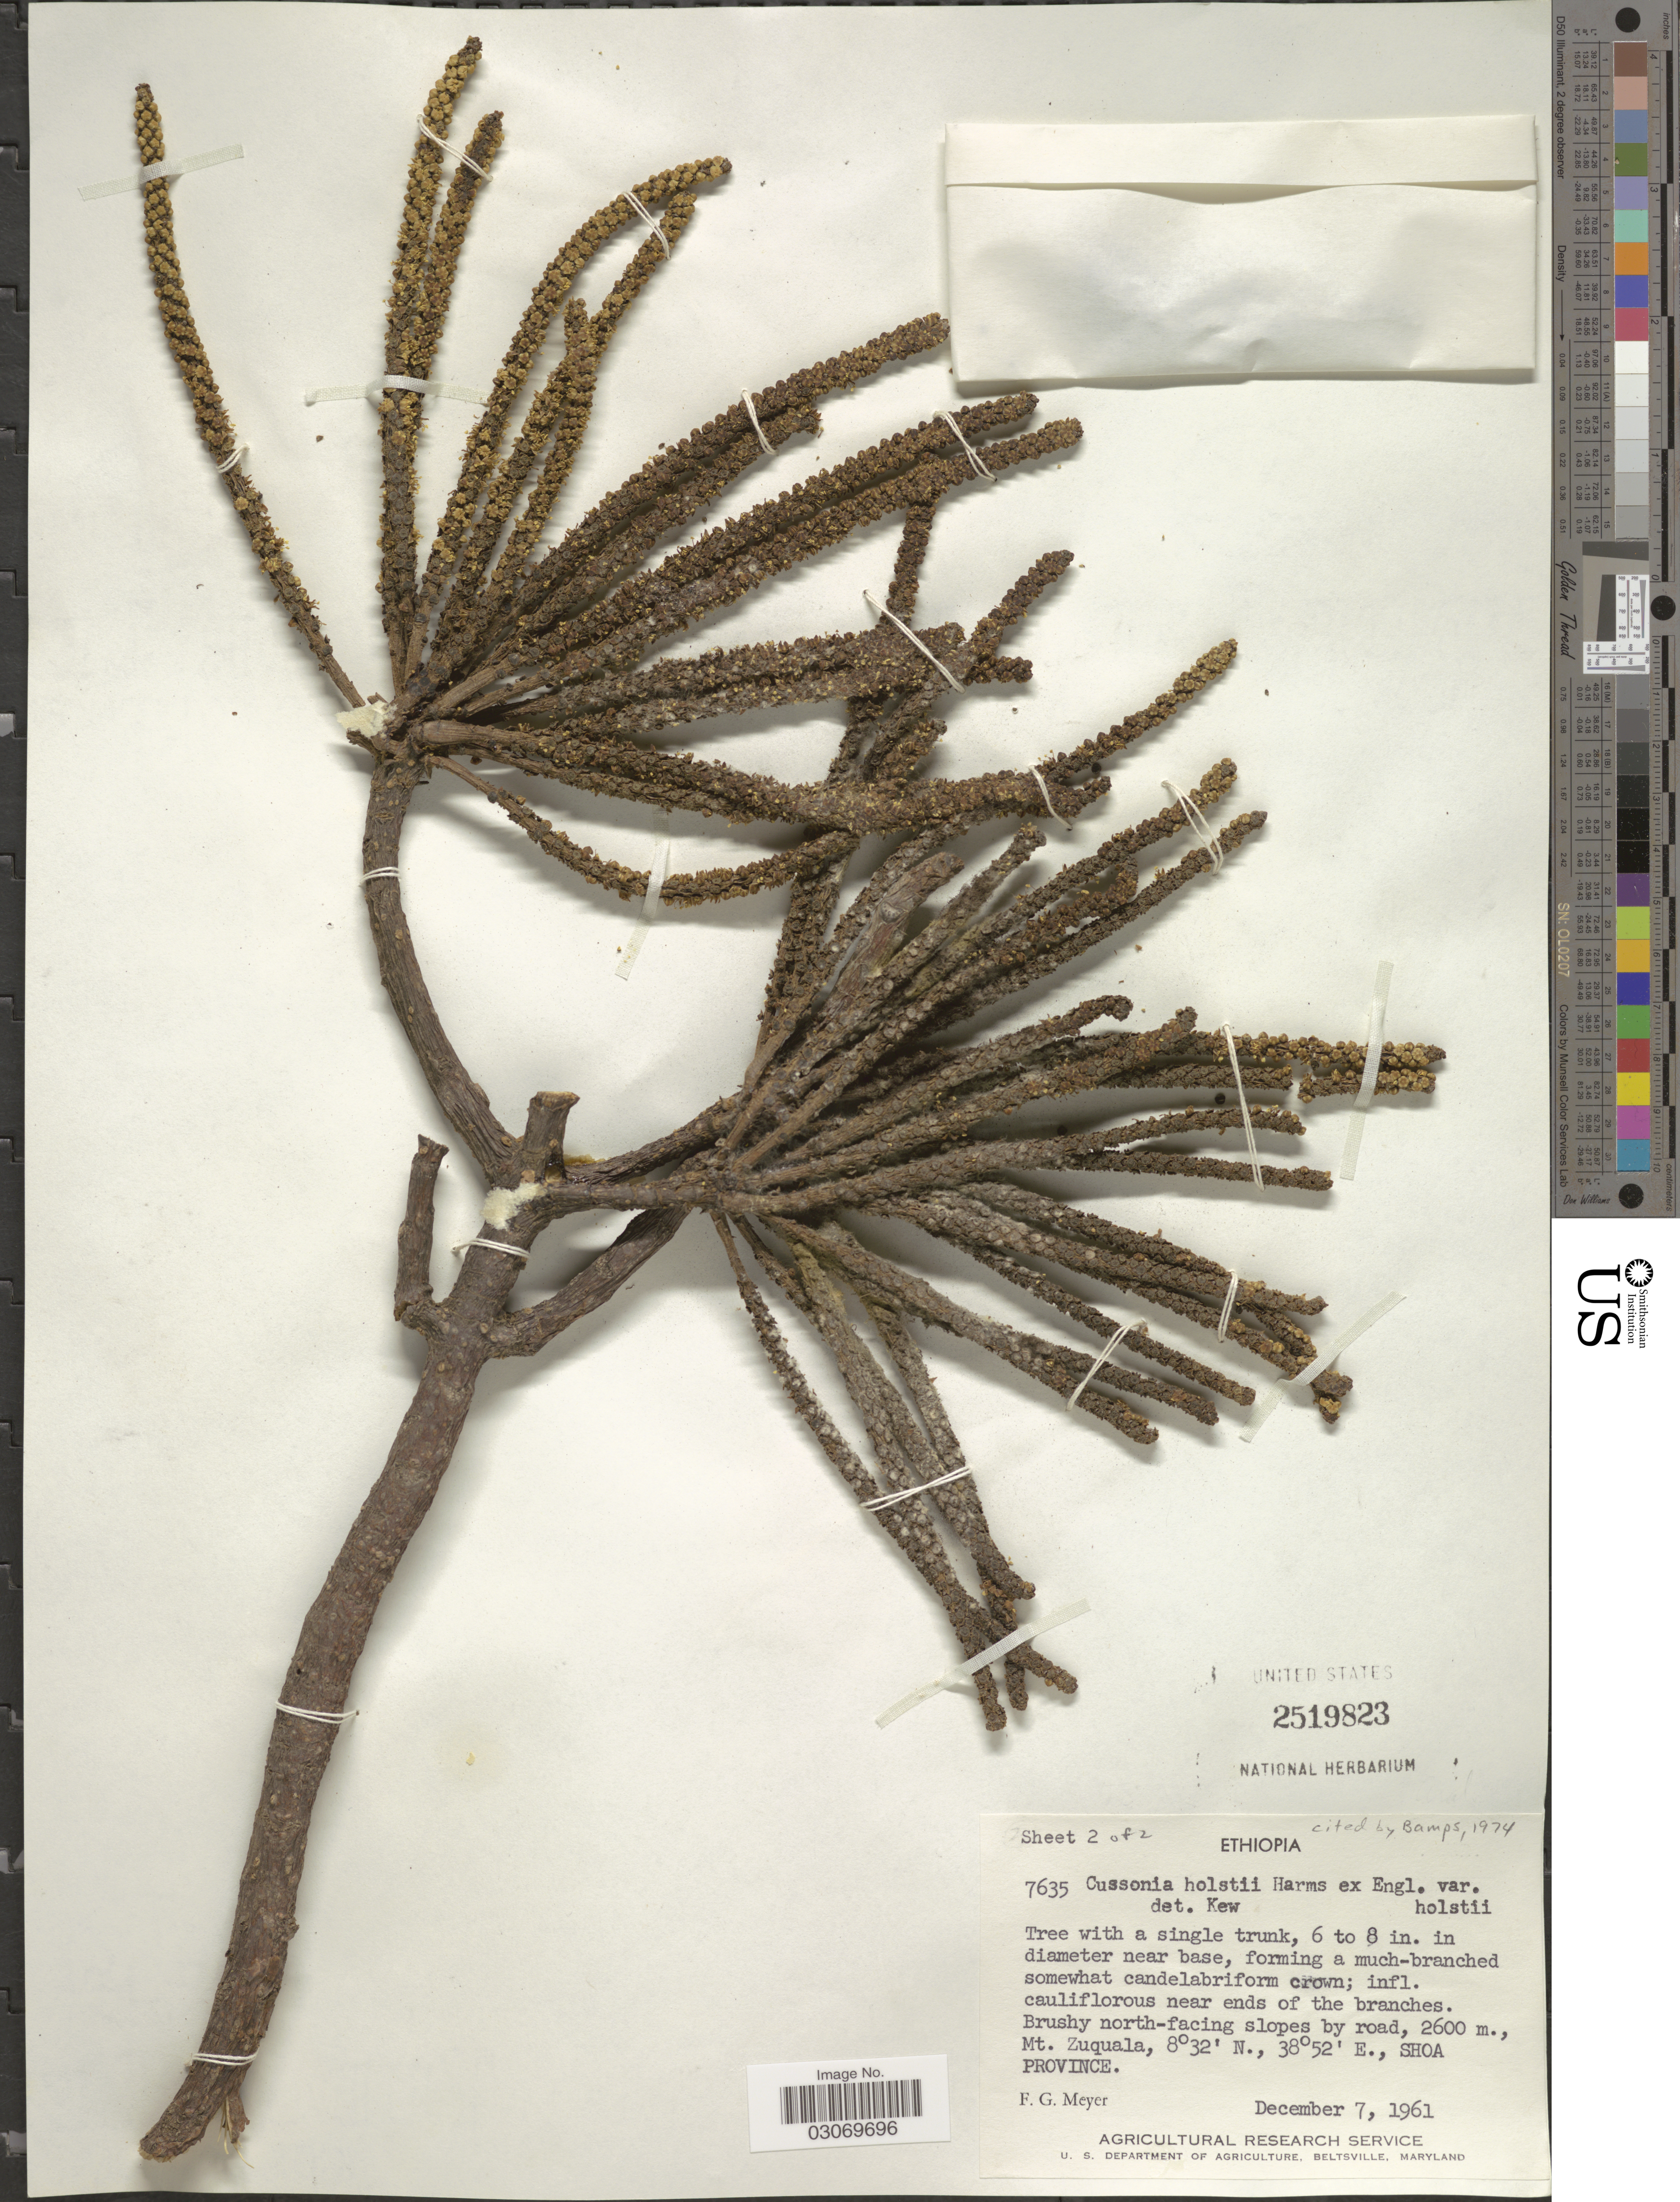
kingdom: Plantae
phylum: Tracheophyta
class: Magnoliopsida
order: Apiales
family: Araliaceae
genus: Cussonia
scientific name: Cussonia holstii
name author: Harms ex Engl.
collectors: F. G. Meyer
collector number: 7635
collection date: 1961-12-07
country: Ethiopia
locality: Mt. Zuquala, Shoa Province.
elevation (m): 2600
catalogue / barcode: US 2519823